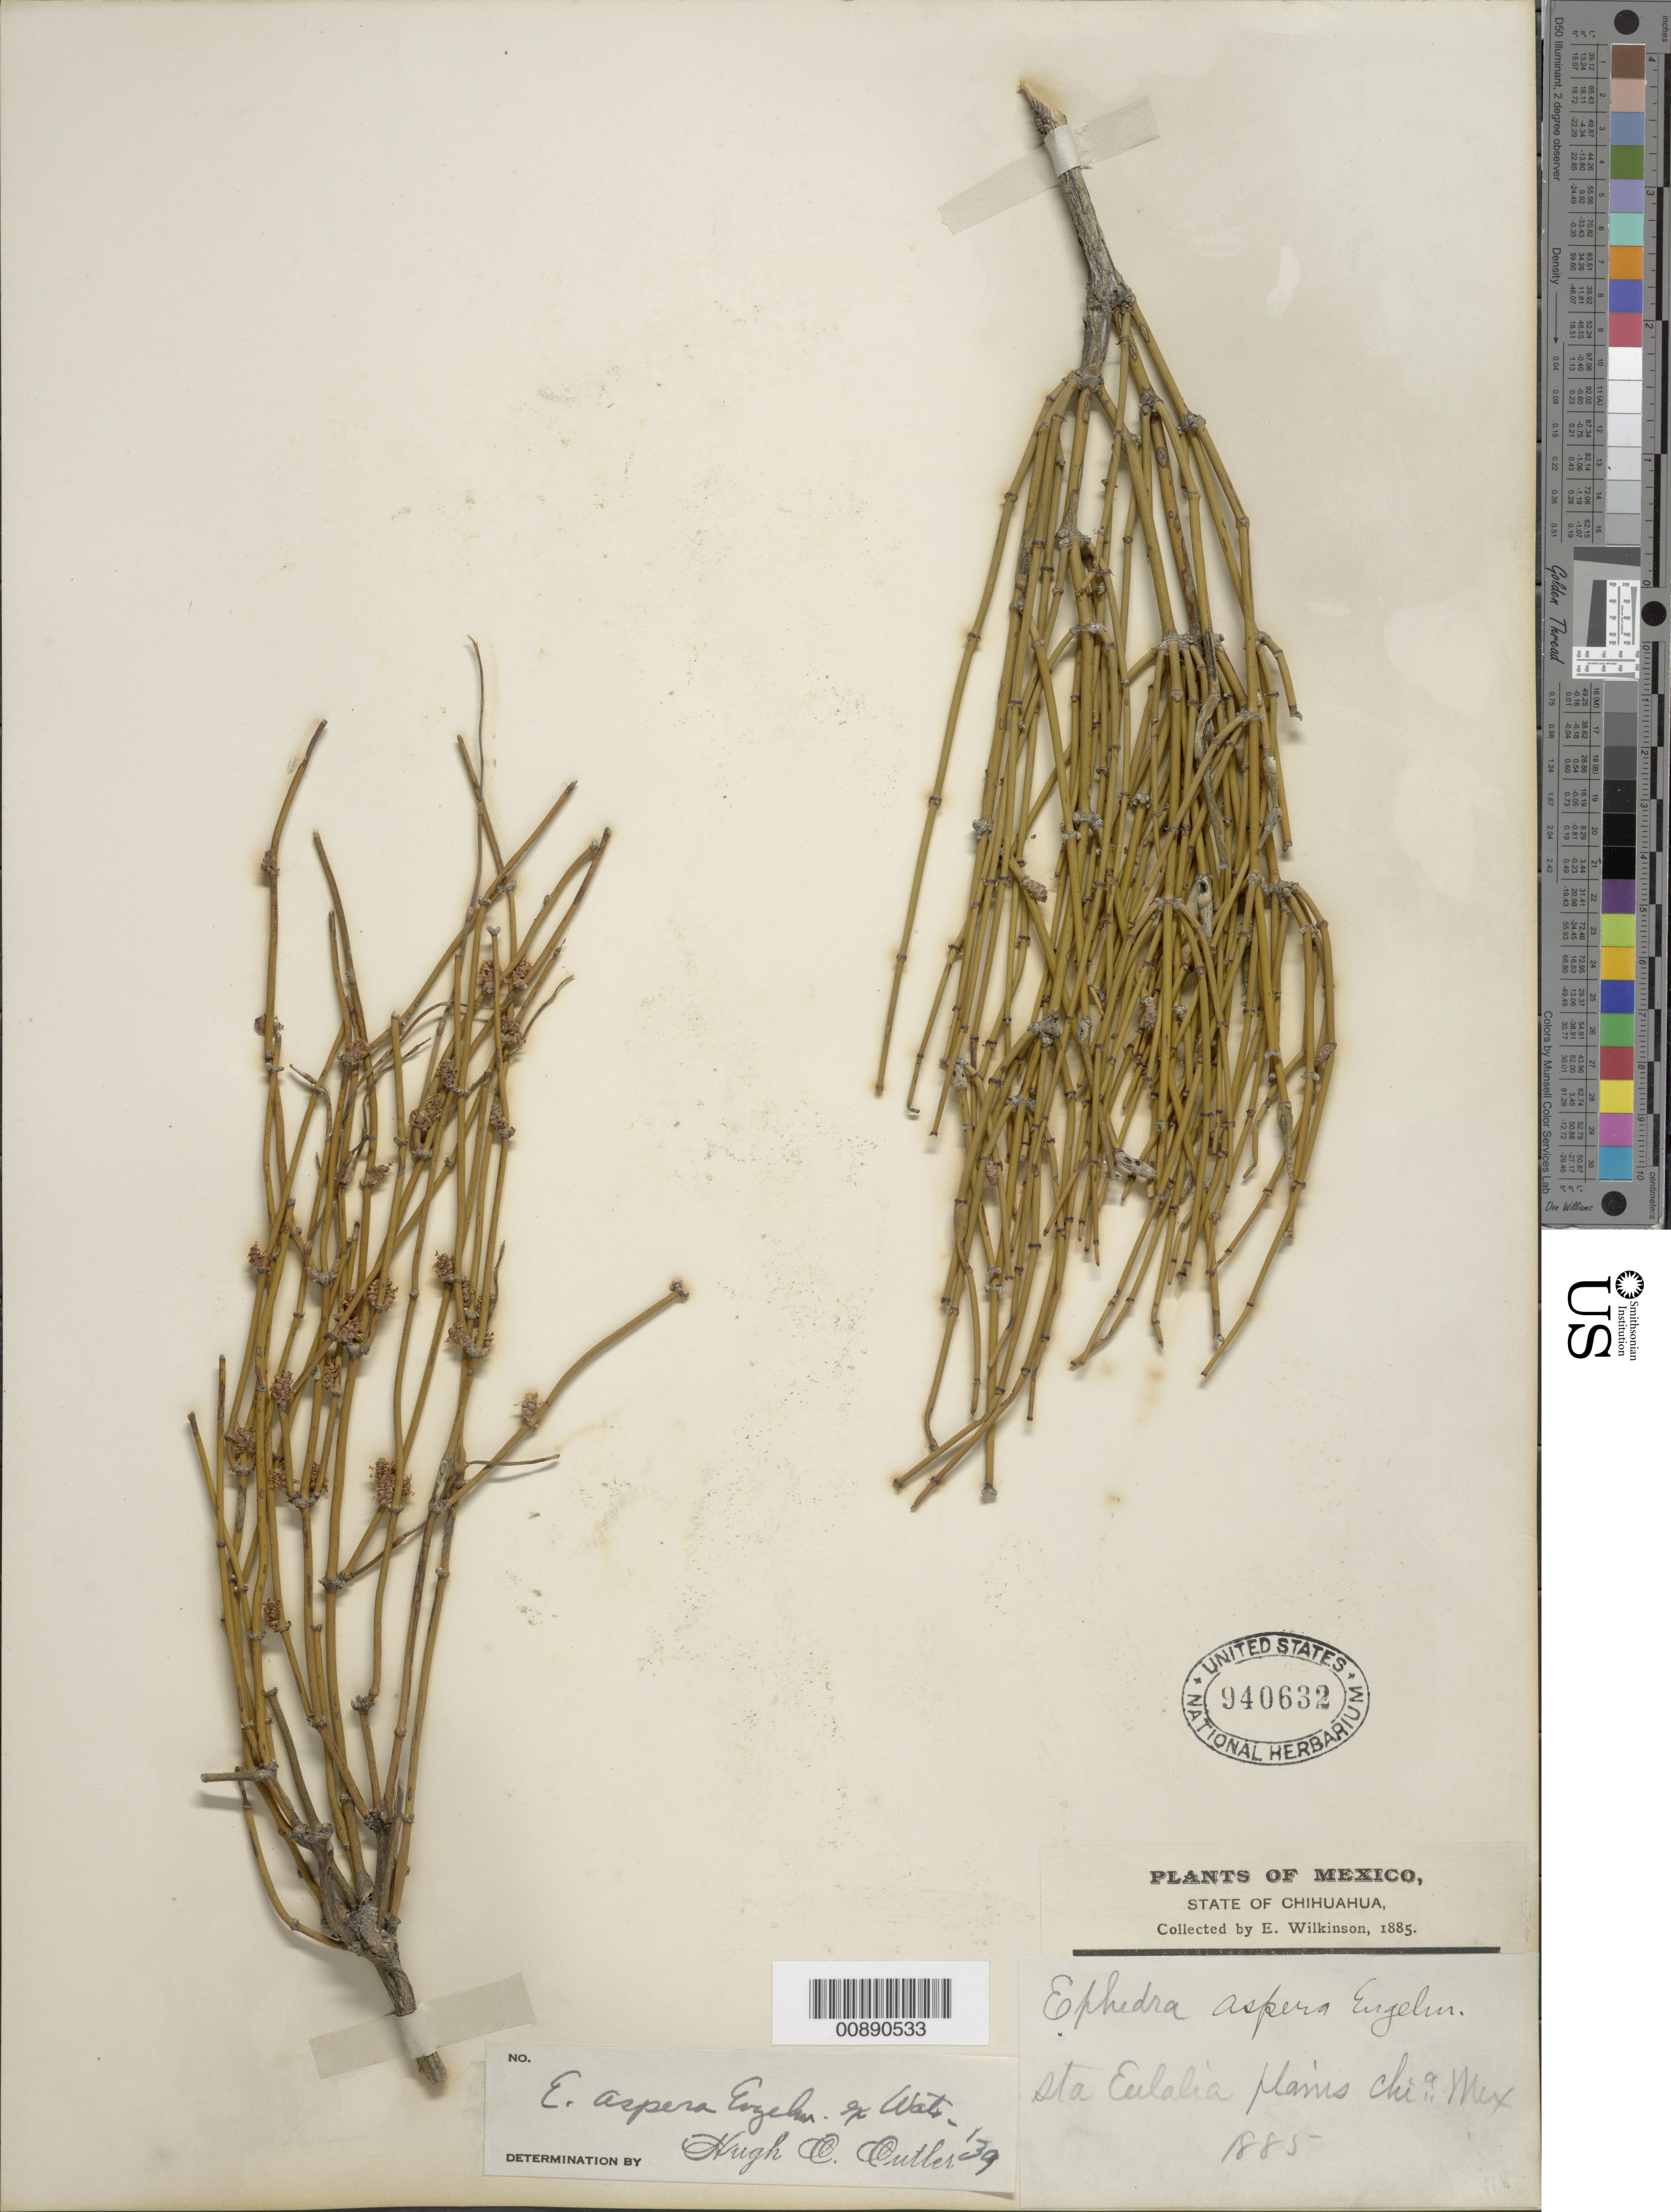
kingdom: Plantae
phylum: Tracheophyta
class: Gnetopsida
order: Ephedrales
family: Ephedraceae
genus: Ephedra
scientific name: Ephedra aspera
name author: Engelm. ex S. Watson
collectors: E. Wilkinson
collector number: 118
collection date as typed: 1885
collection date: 1885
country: Mexico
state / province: Chihuahua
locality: Sta. Eulalia plains, Chihuahua.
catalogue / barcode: US 940632